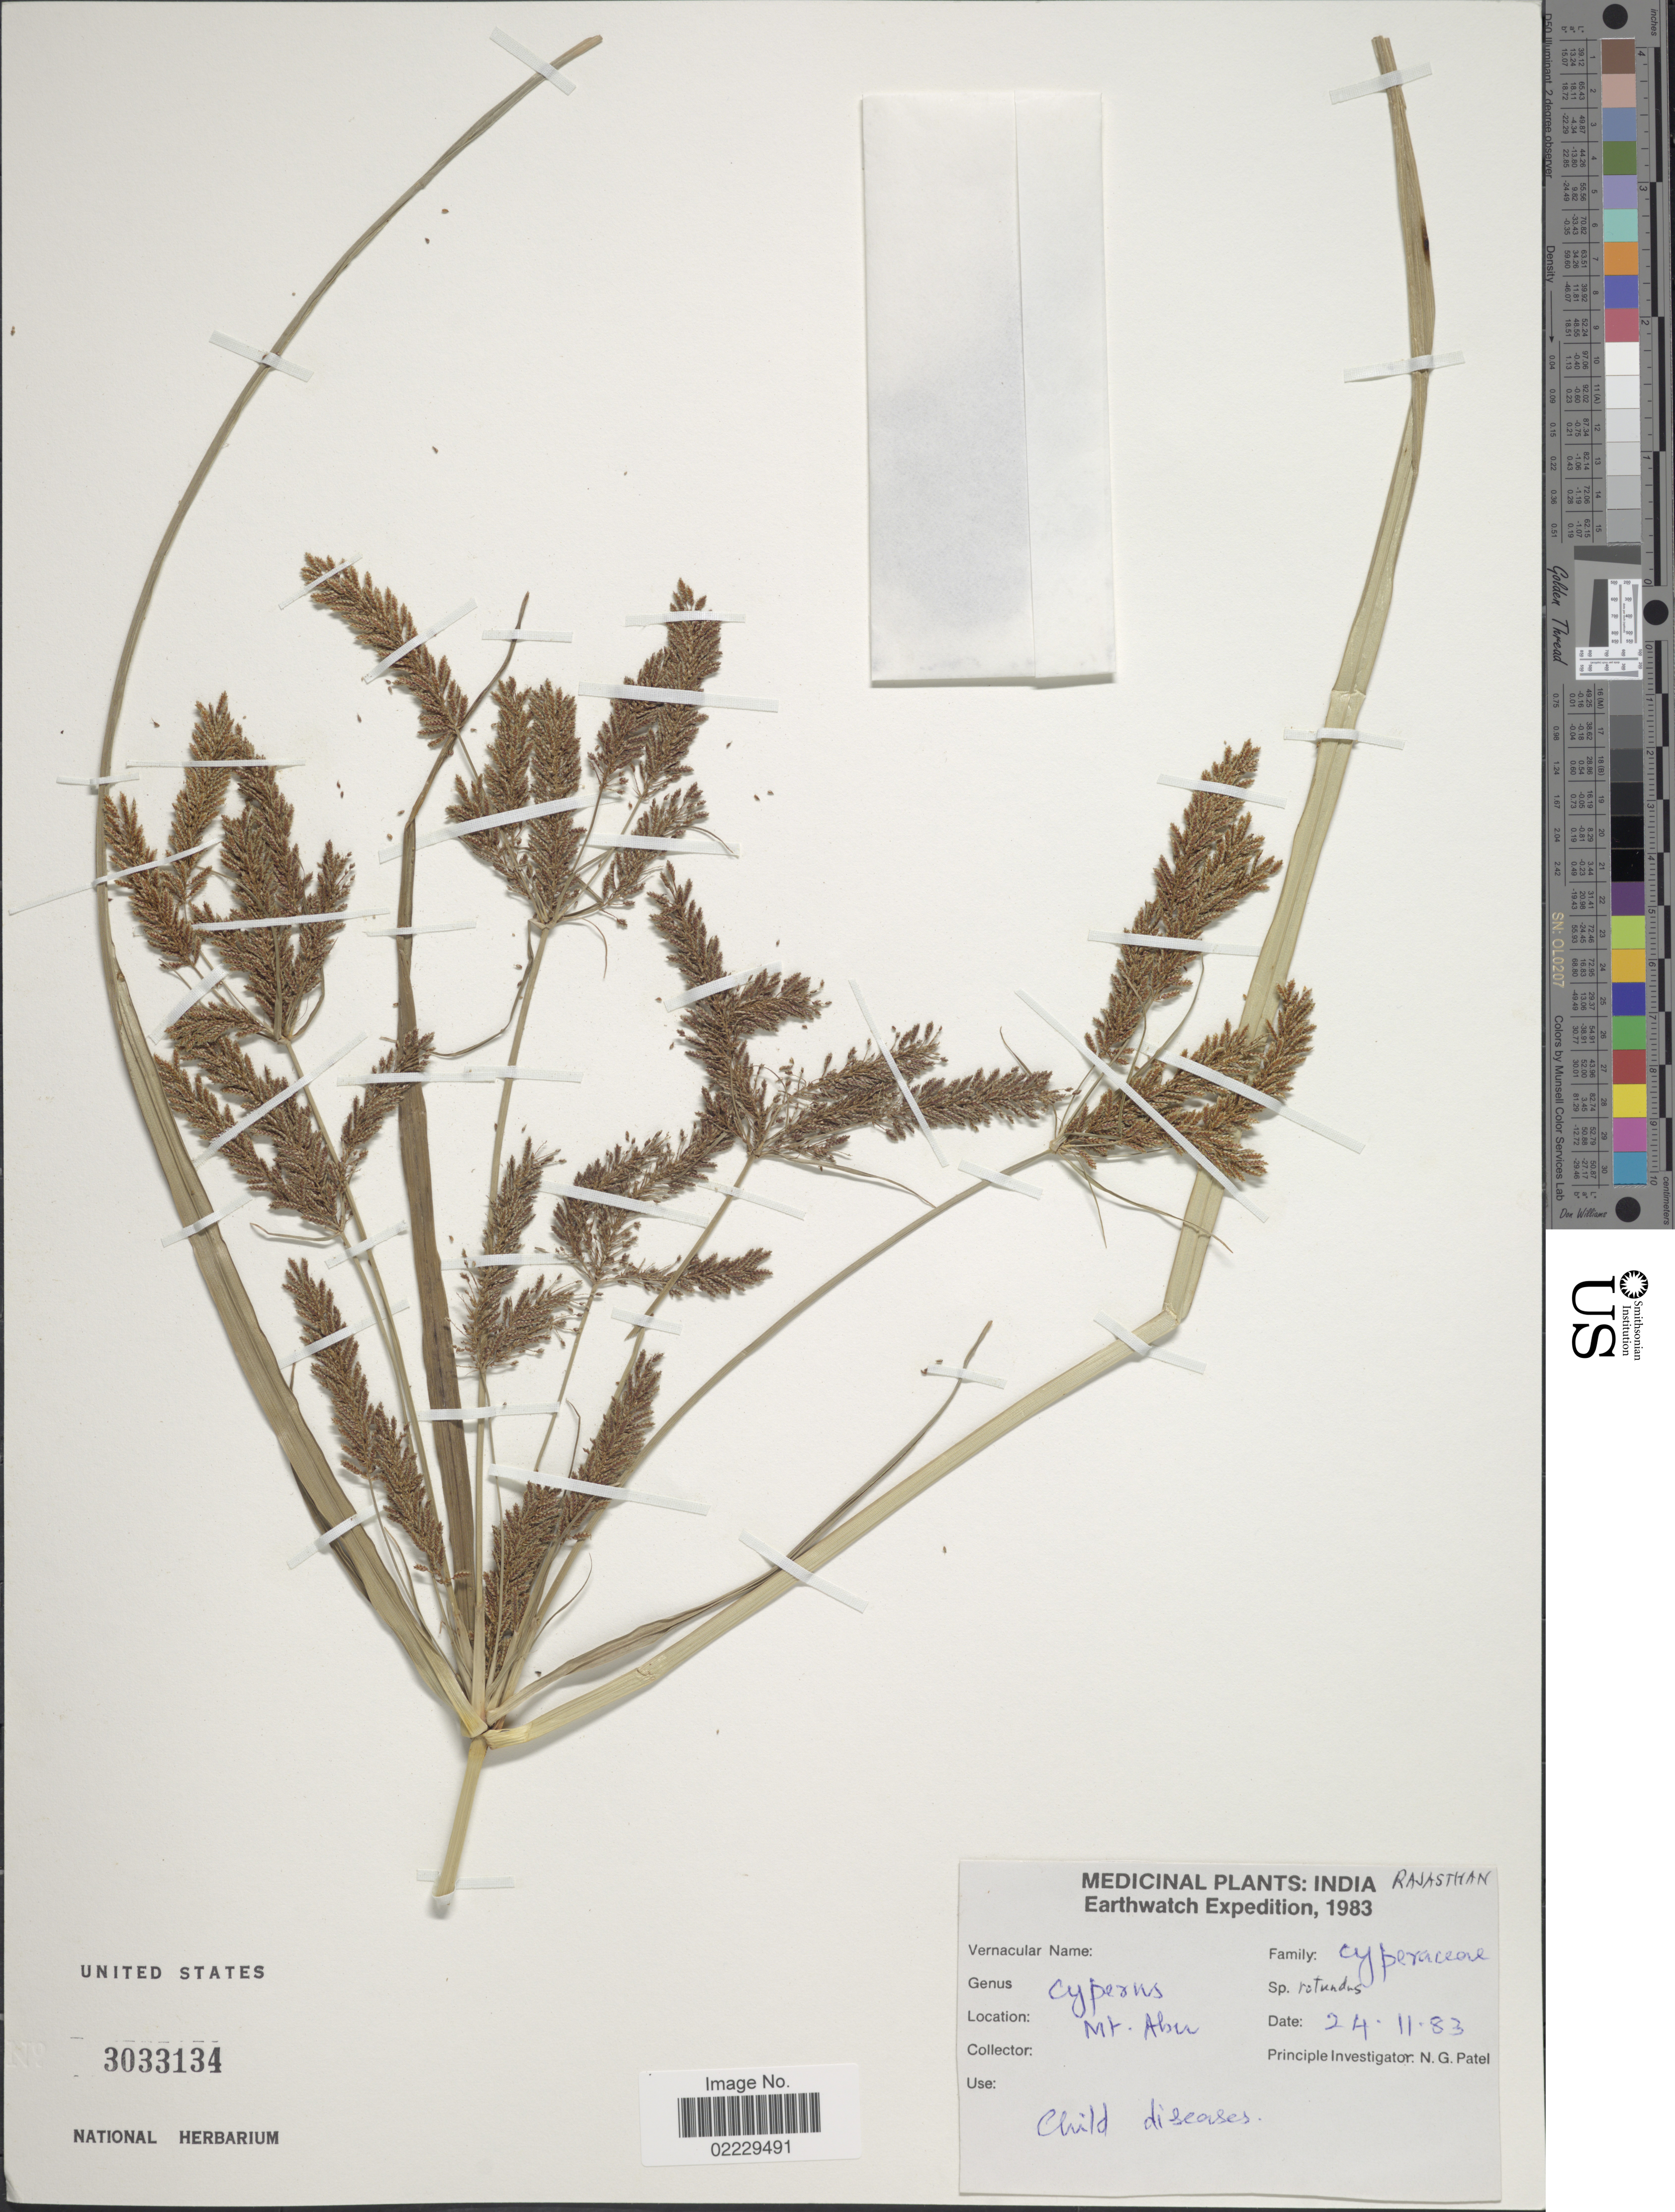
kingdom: Plantae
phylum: Tracheophyta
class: Liliopsida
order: Poales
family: Cyperaceae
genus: Cyperus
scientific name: Cyperus exaltatus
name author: Retz.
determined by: Strong, Mark T., (BOT), Smithsonian Institution - National Museum of Natural History (UNITED STATES)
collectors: Earthwatch Volunteers & N. Patel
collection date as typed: Transcribed d/m/y: 24/11/83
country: India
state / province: Rajasthan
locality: Rajasthan, Mt. Abu, Earthwatch Expedition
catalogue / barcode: US 3033134